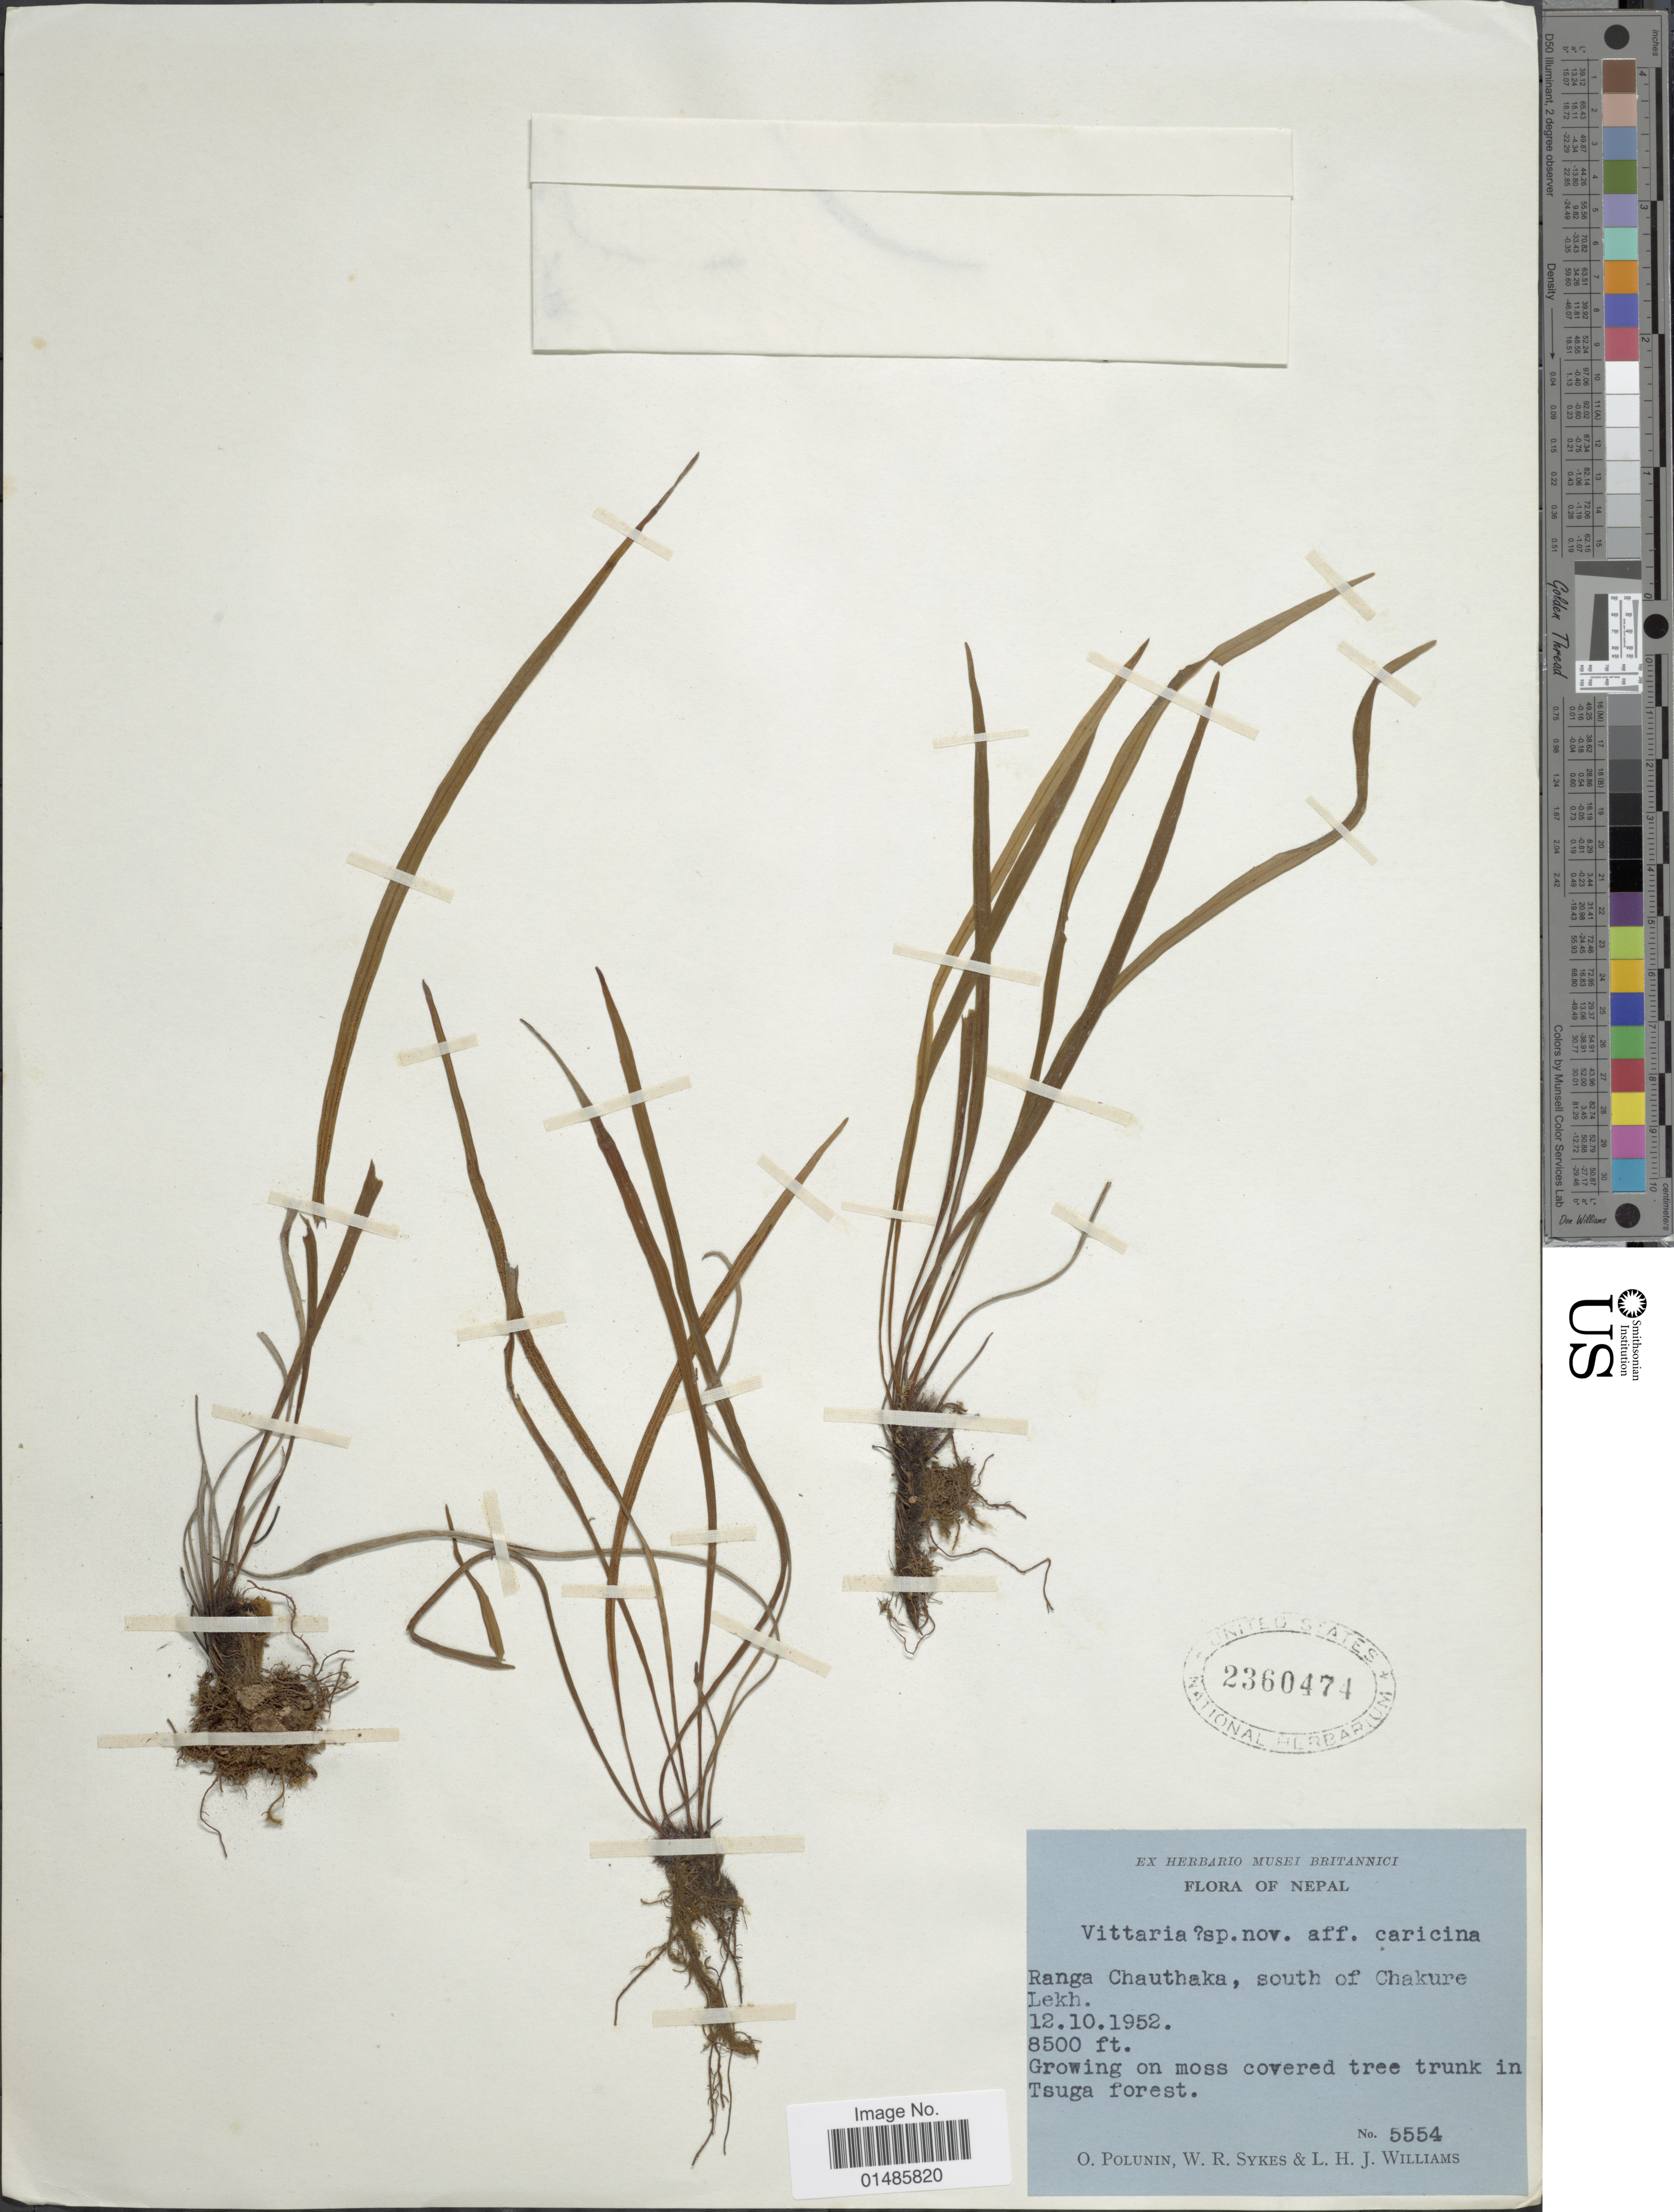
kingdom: Plantae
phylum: Tracheophyta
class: Polypodiopsida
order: Polypodiales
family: Pteridaceae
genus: Haplopteris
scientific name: Haplopteris flexuosa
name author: (Fée) E.H. Crane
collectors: O. V. Polunin, W. R. Sykes & L. H. J. Williams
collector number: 5554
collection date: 1952-10-12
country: Nepal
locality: Ranga Chauthaka, south of Chakure Lekh.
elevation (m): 2591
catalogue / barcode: US 2360474